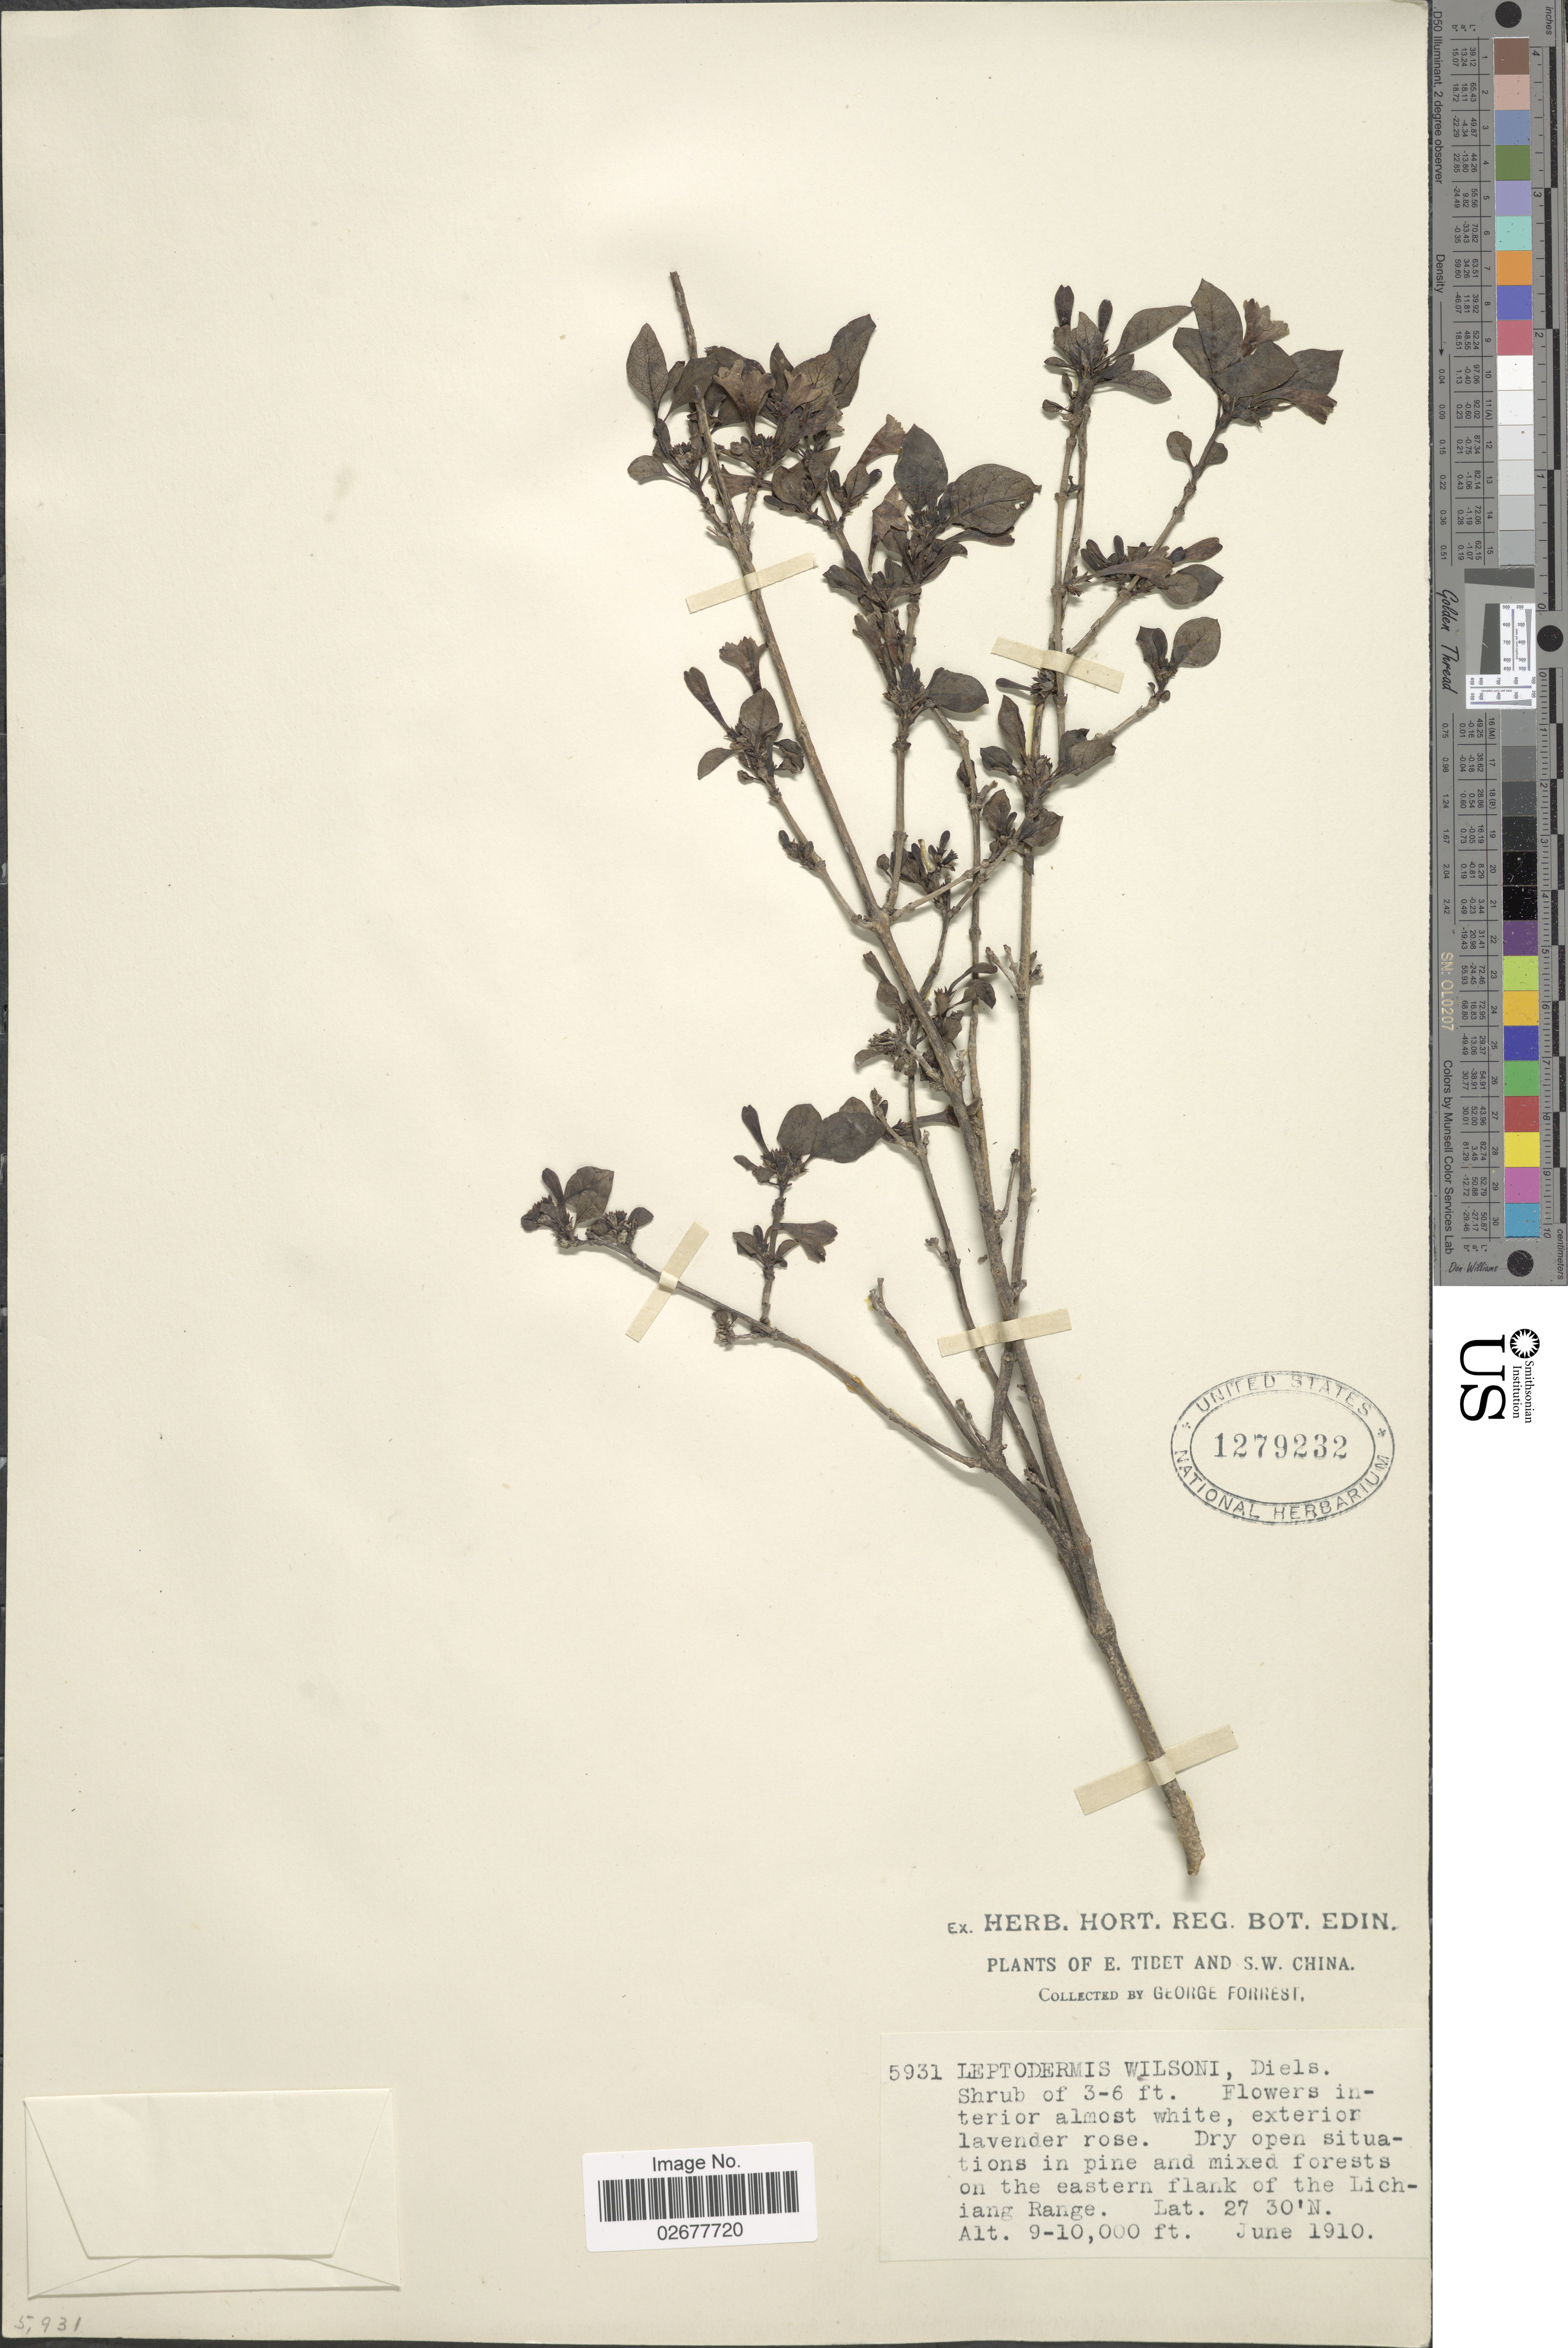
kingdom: Plantae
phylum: Tracheophyta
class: Magnoliopsida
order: Gentianales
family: Rubiaceae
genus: Leptodermis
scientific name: Leptodermis potanini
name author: Batalin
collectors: G. Forrest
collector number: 5931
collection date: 1910-06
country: China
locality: E. Tibet and S.W. China. On the eastern flank of the Lichiang Range.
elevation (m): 2743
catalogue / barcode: US 1279232